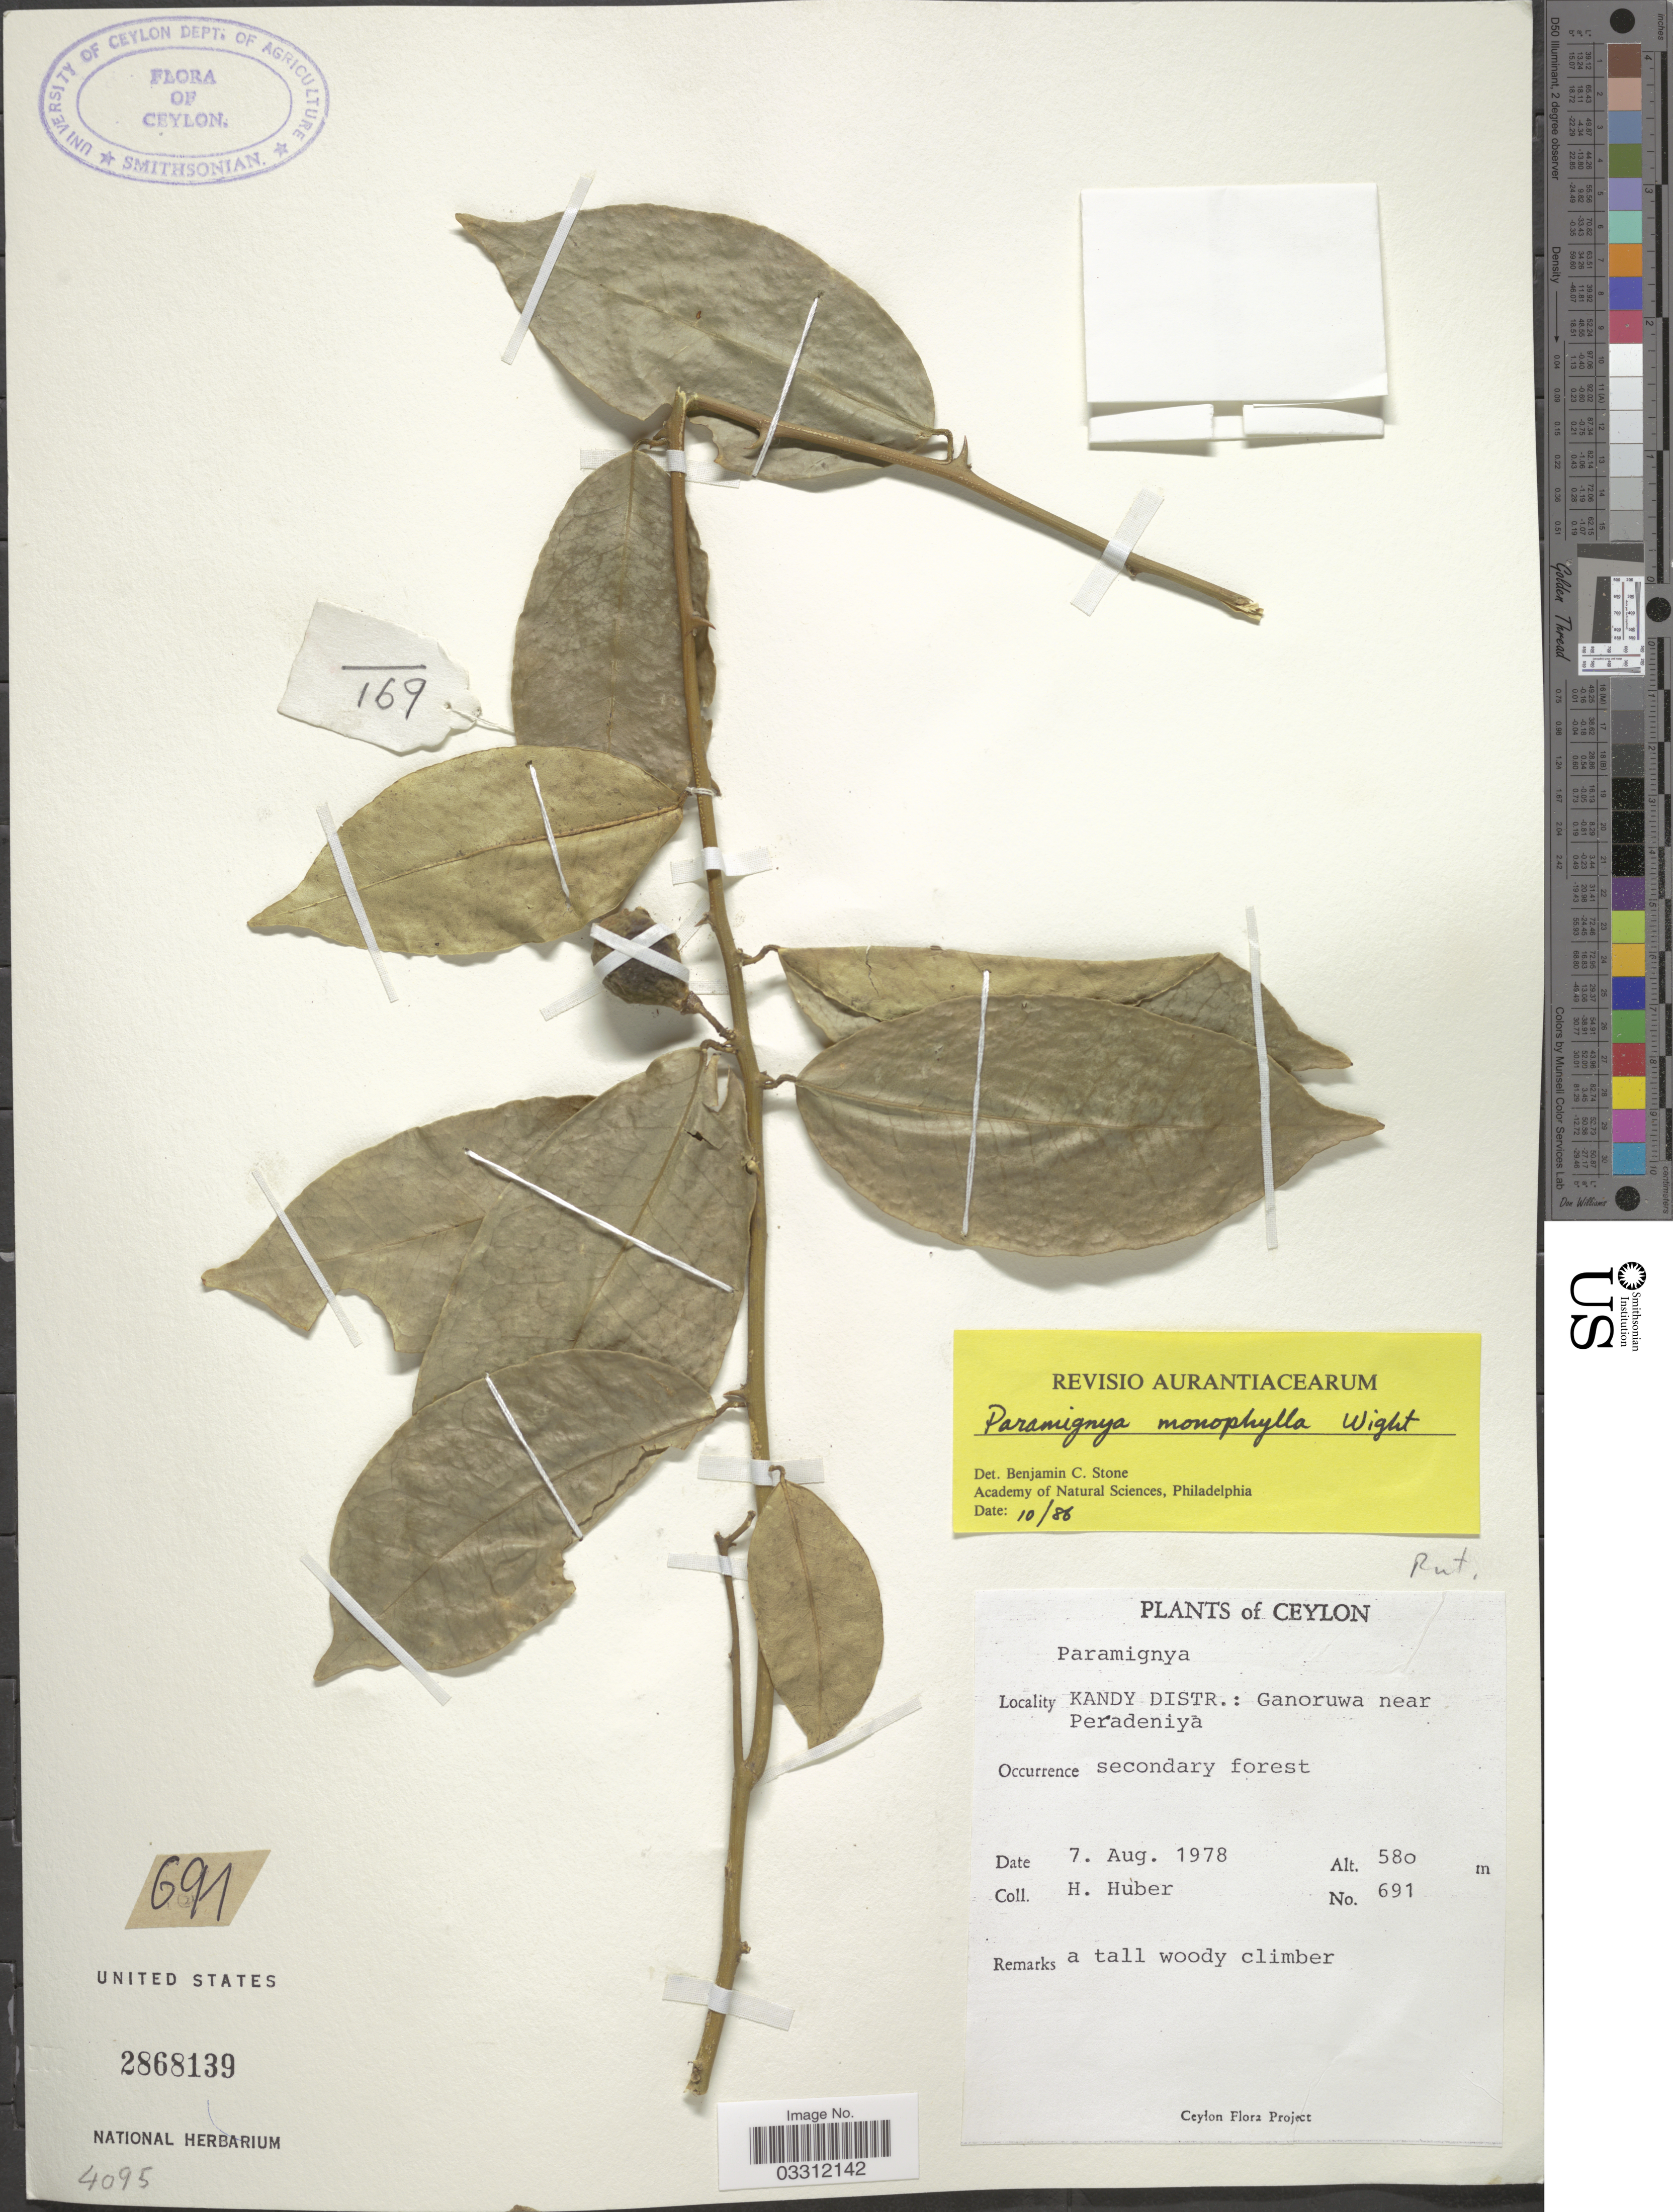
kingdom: Plantae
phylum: Tracheophyta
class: Magnoliopsida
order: Sapindales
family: Rutaceae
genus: Paramignya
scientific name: Paramignya monophylla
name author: Wight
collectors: H. Huber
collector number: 691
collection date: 1978-08-07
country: Sri Lanka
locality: Ceylon, Kandy Distr.: Ganoruwa near Peradeniya.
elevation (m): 580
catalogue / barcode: US 2868139